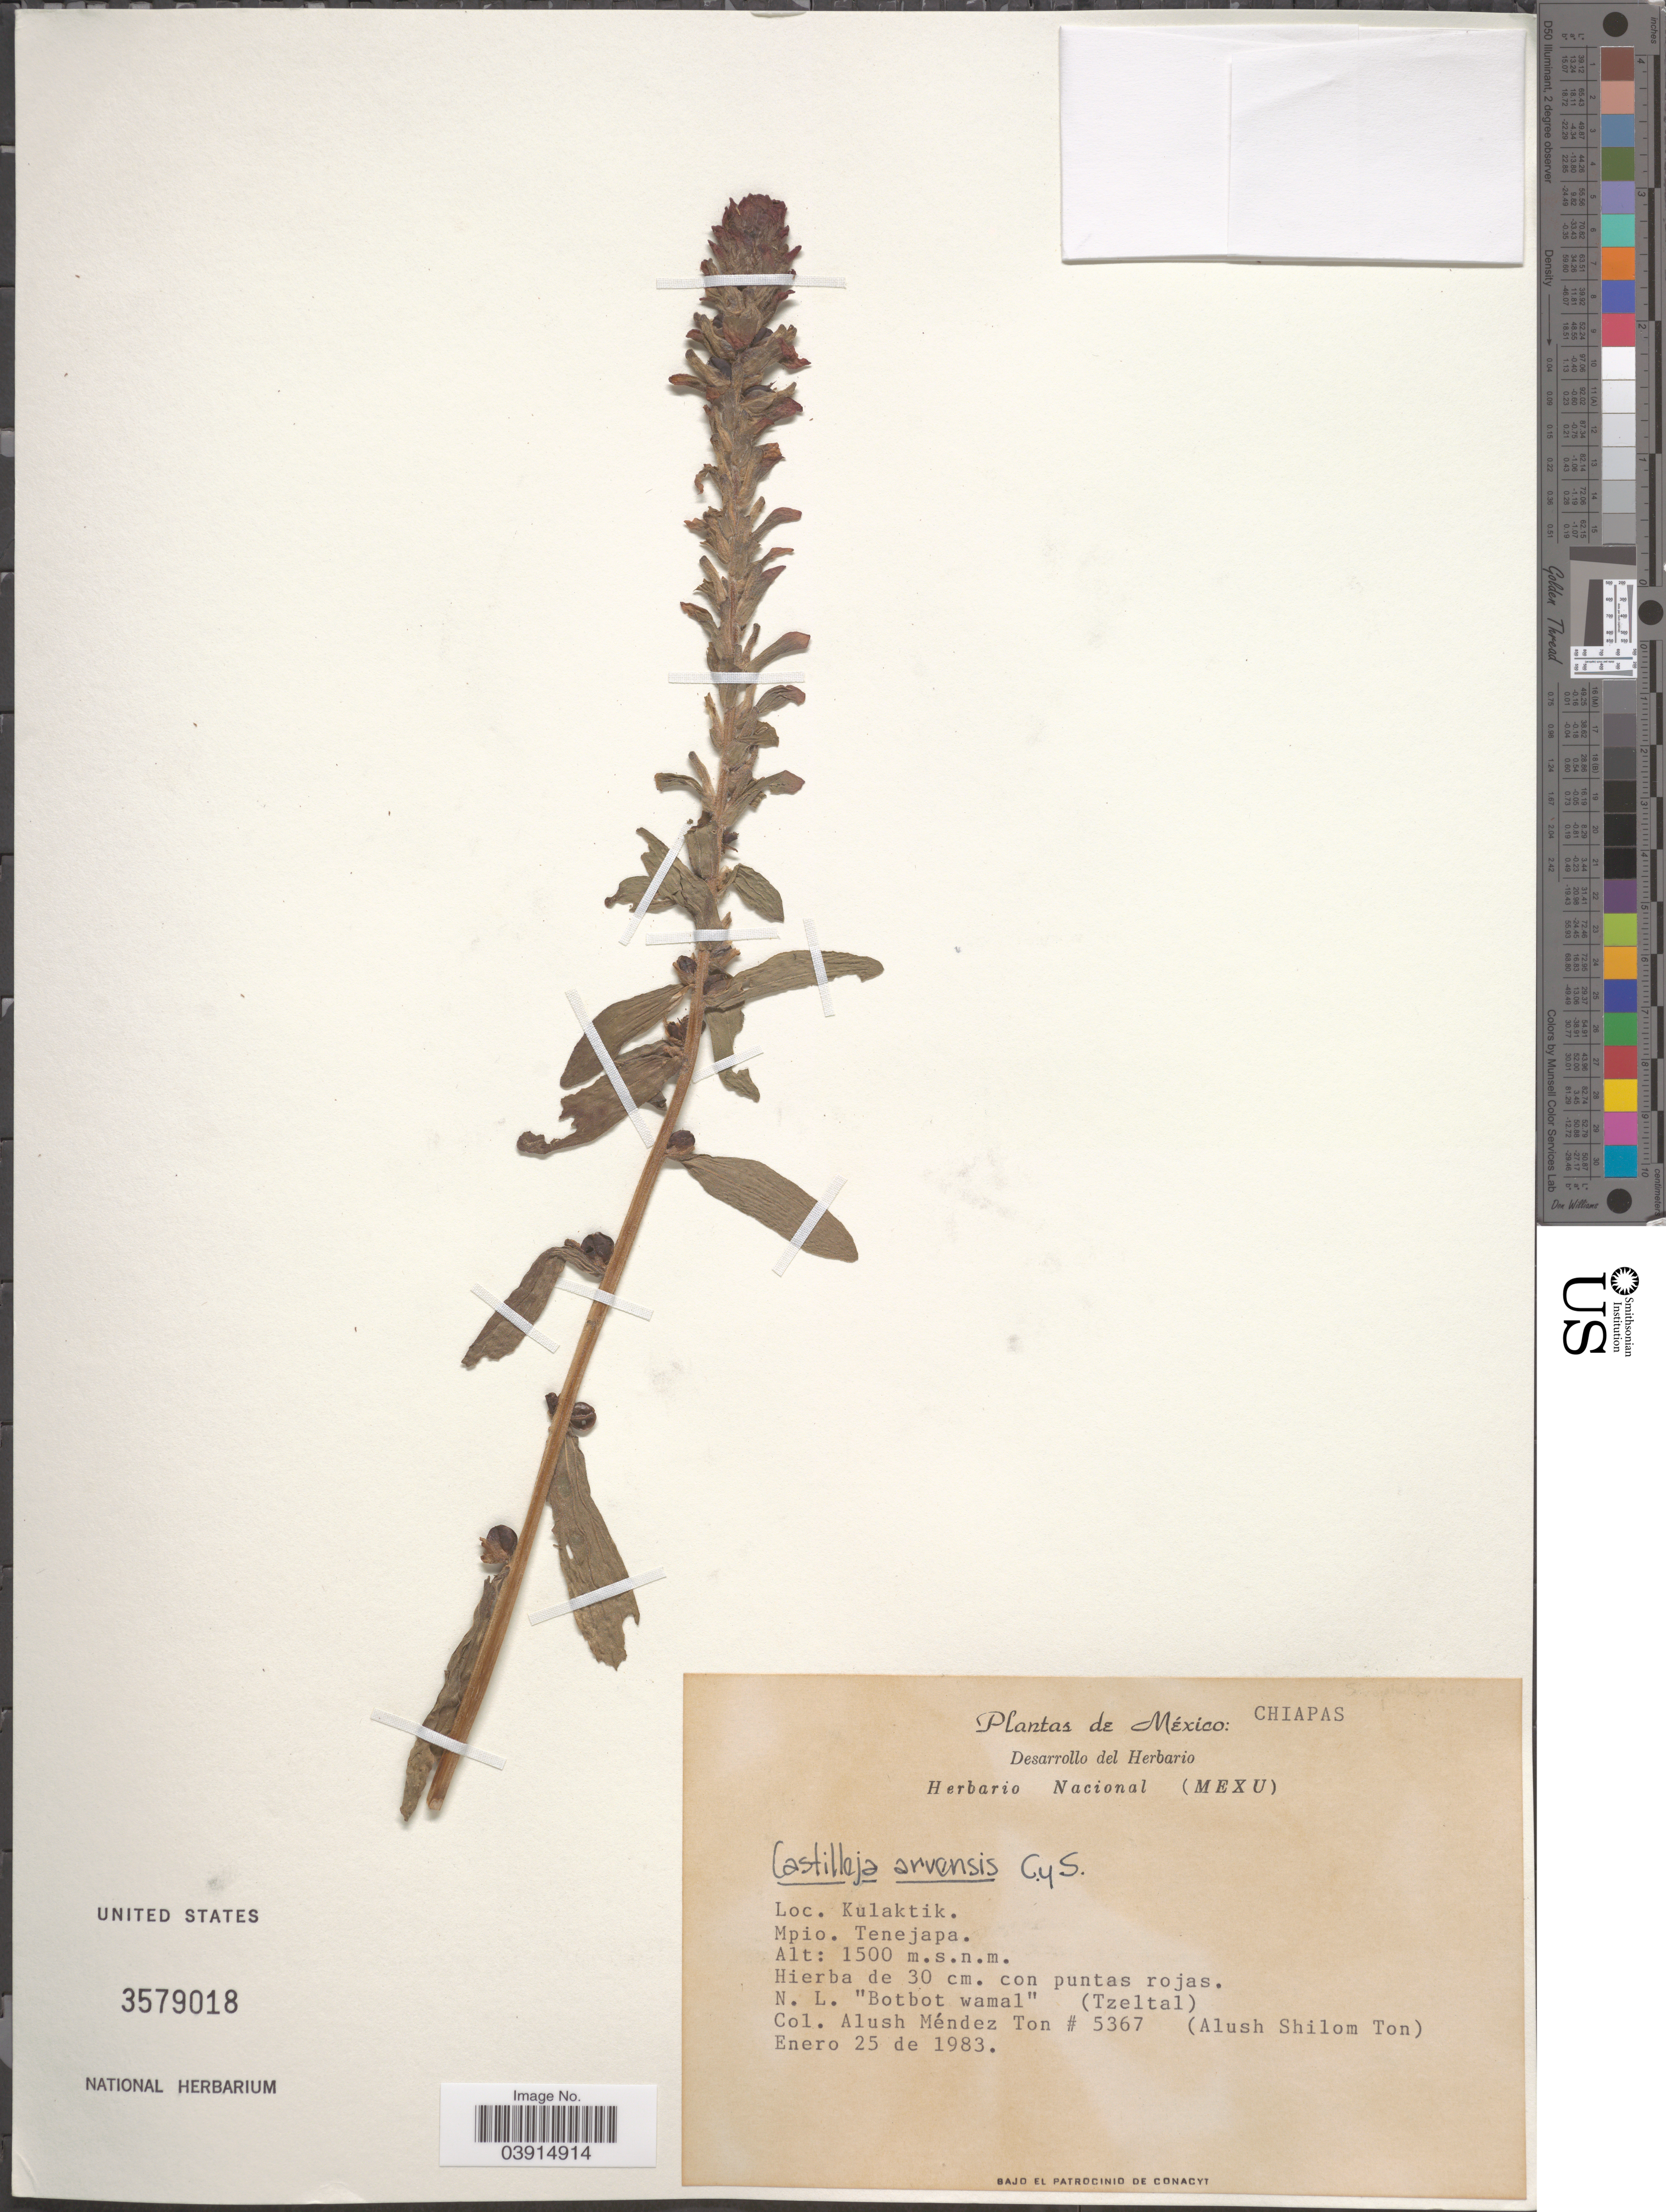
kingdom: Plantae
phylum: Tracheophyta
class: Magnoliopsida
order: Lamiales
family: Orobanchaceae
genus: Castilleja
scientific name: Castilleja arvensis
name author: Schltdl. & Cham.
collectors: A. Méndez Ton & A. S. Ton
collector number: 5367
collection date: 1983-01-25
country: Mexico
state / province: Chiapas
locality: Kulaktik. Mpio. Tenejapa.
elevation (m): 1500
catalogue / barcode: US 3579018